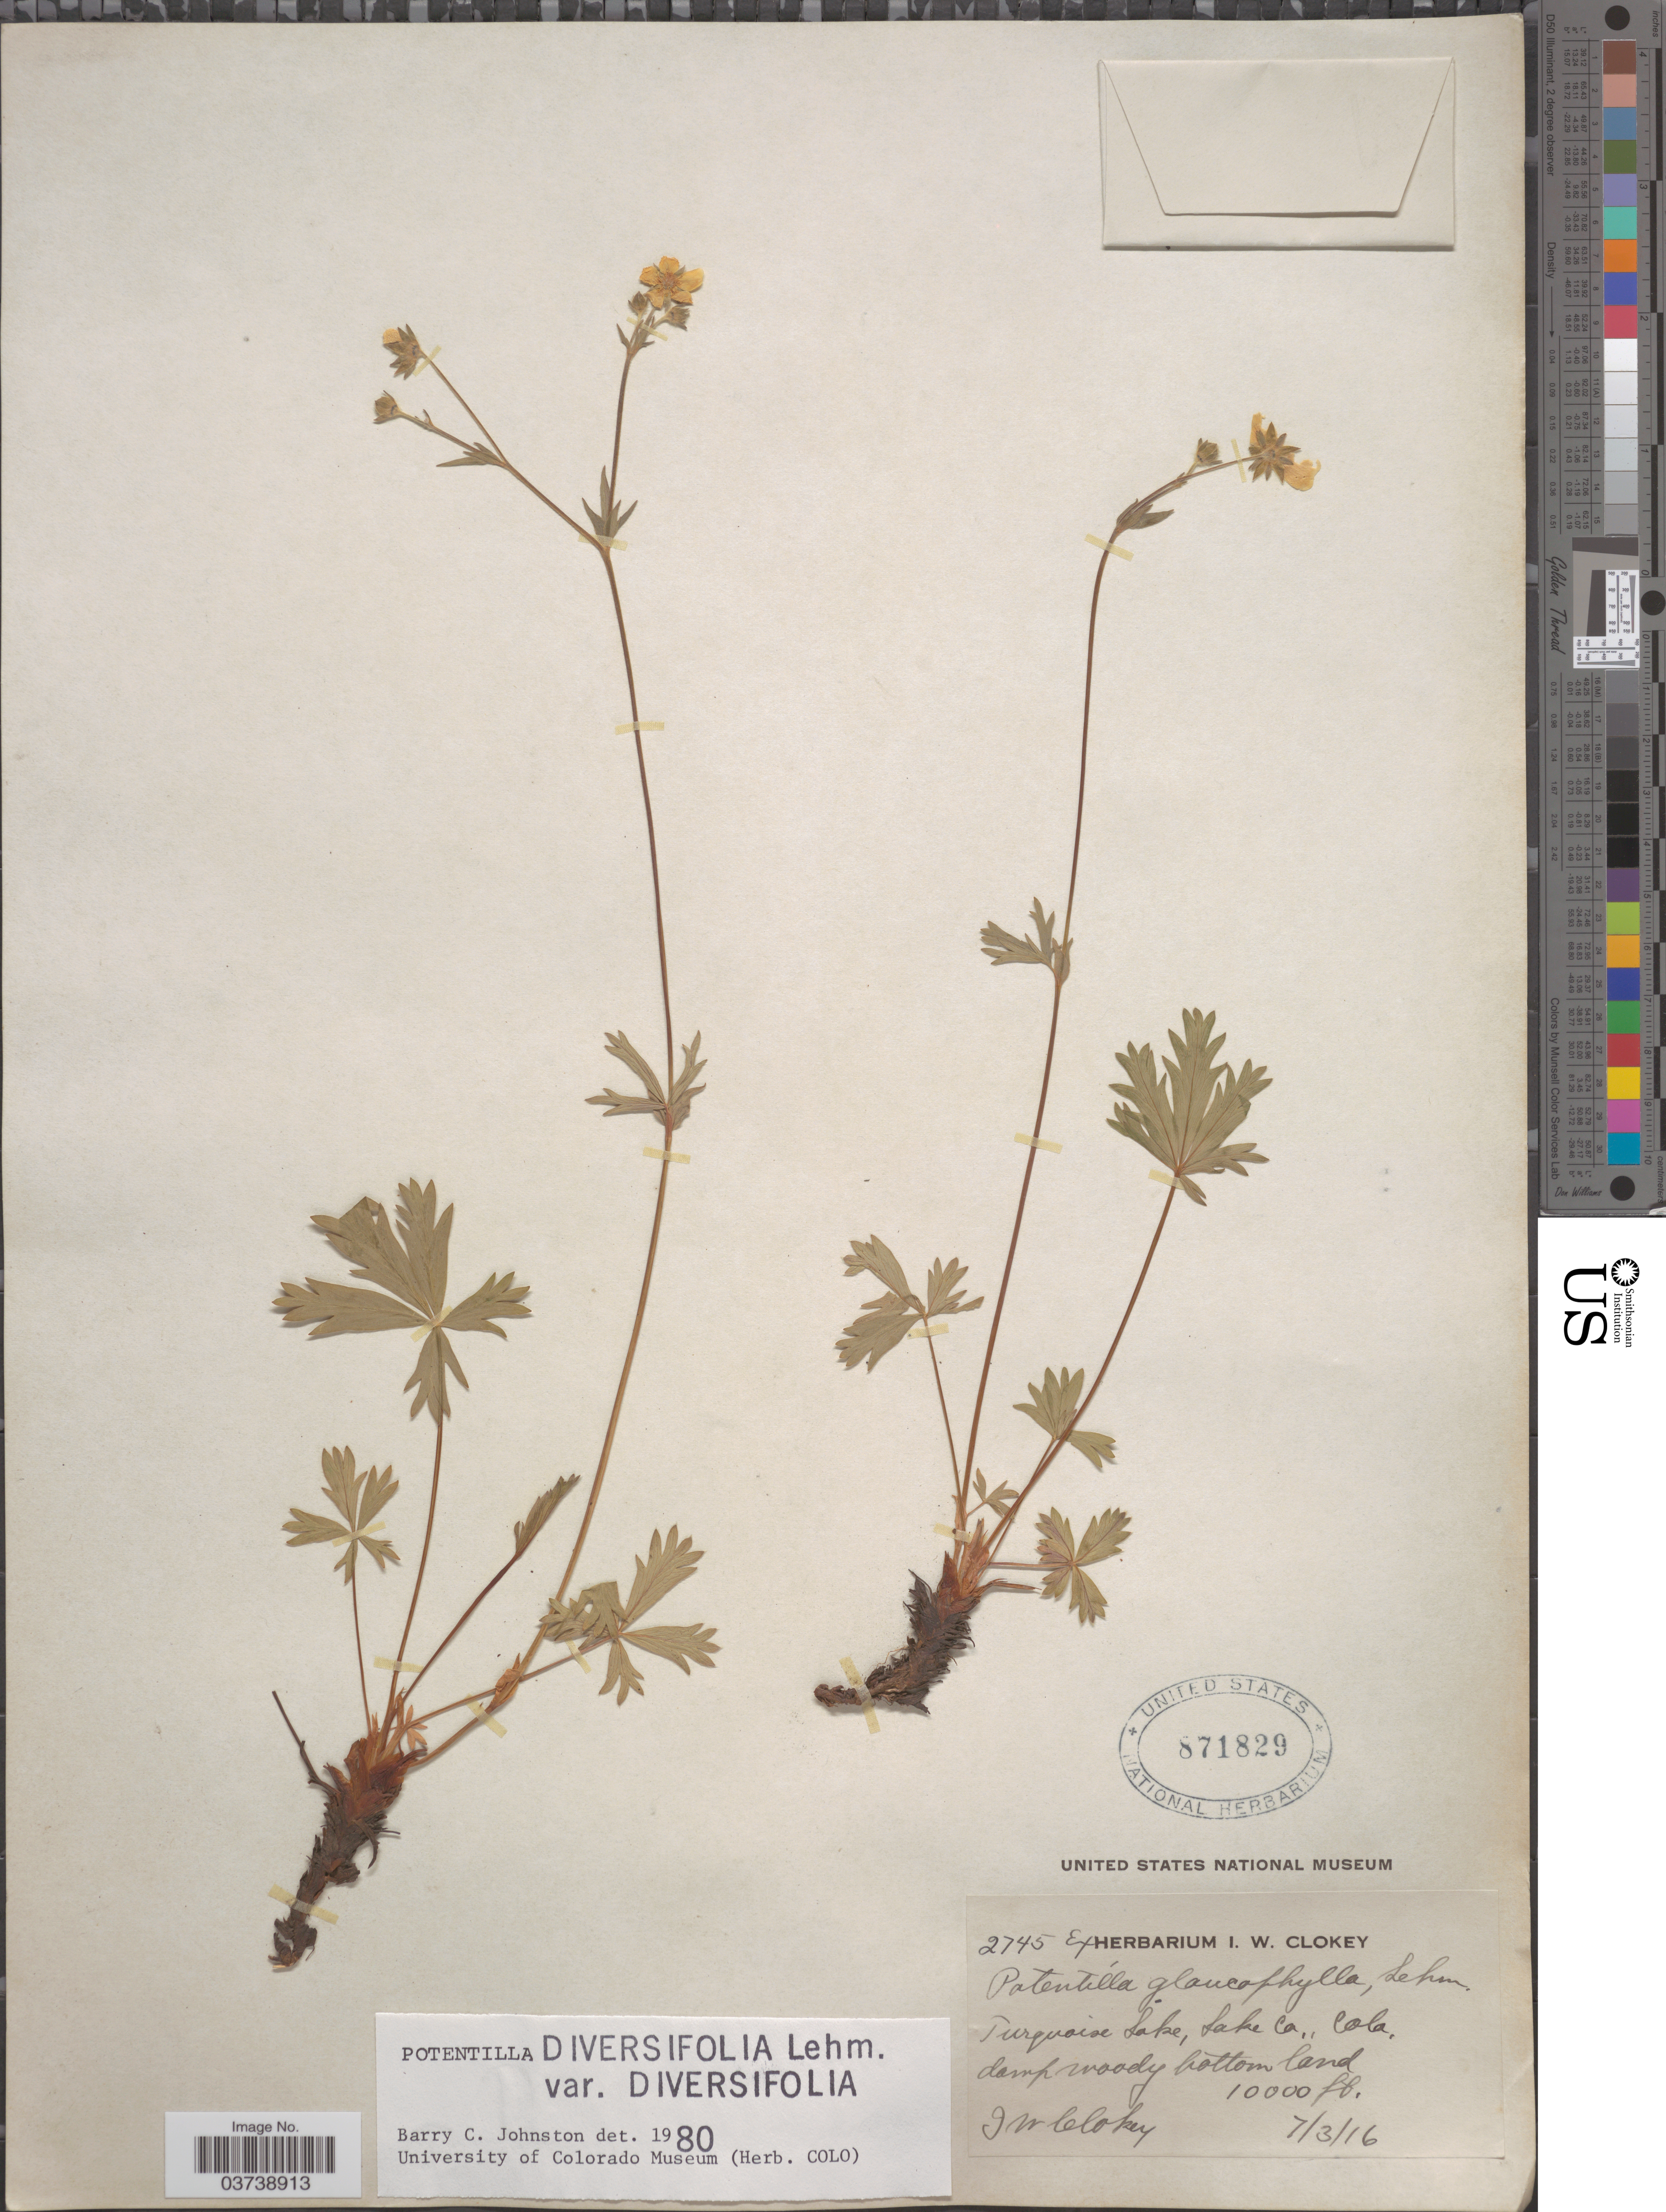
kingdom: Plantae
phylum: Tracheophyta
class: Magnoliopsida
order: Rosales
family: Rosaceae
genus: Potentilla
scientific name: Potentilla diversifolia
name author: Lehm.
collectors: J. Clokey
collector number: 2745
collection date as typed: Transcribed d/m/y: 3/7/16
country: United States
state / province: Colorado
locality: Turquoise Lake, Lake Co.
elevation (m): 3048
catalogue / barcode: US 871829